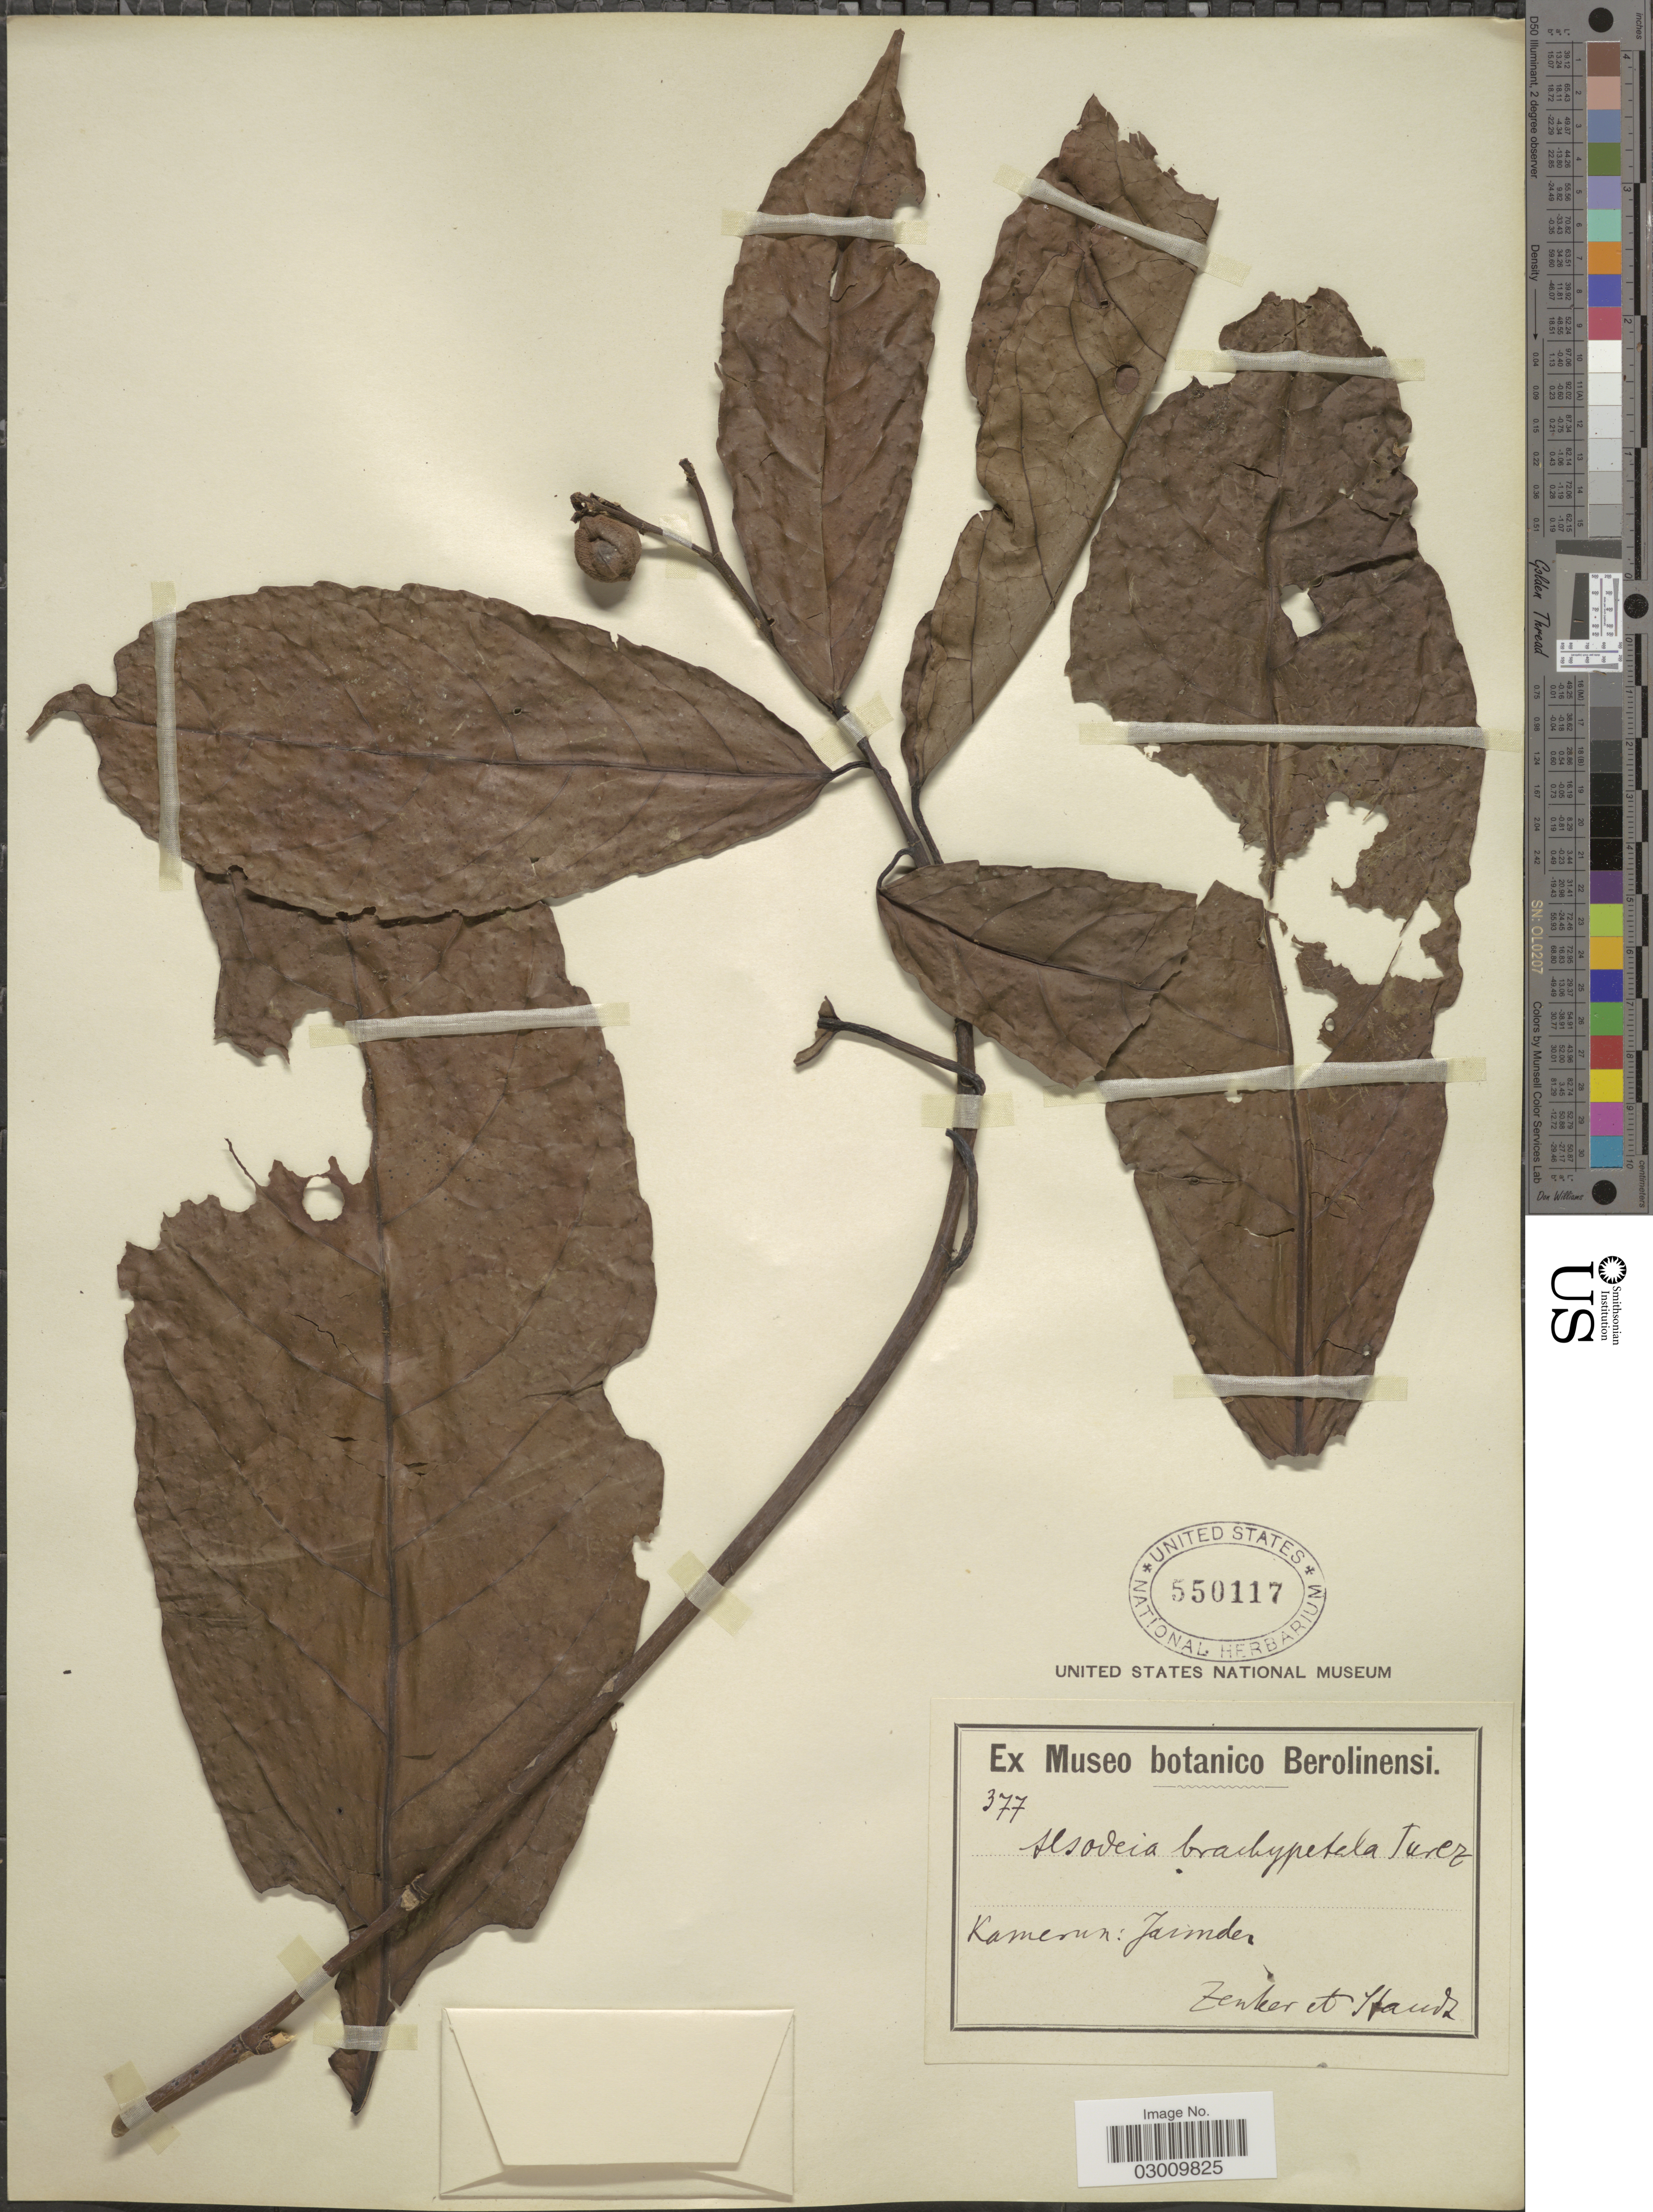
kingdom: Plantae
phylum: Tracheophyta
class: Magnoliopsida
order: Malpighiales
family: Violaceae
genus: Rinorea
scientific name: Rinorea brachypetala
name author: (Turcz.) Kuntze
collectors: Zenker, -- & -. Staudt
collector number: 377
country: Cameroon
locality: Kamerun: Jaunde [interpreted].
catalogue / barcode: US 550117